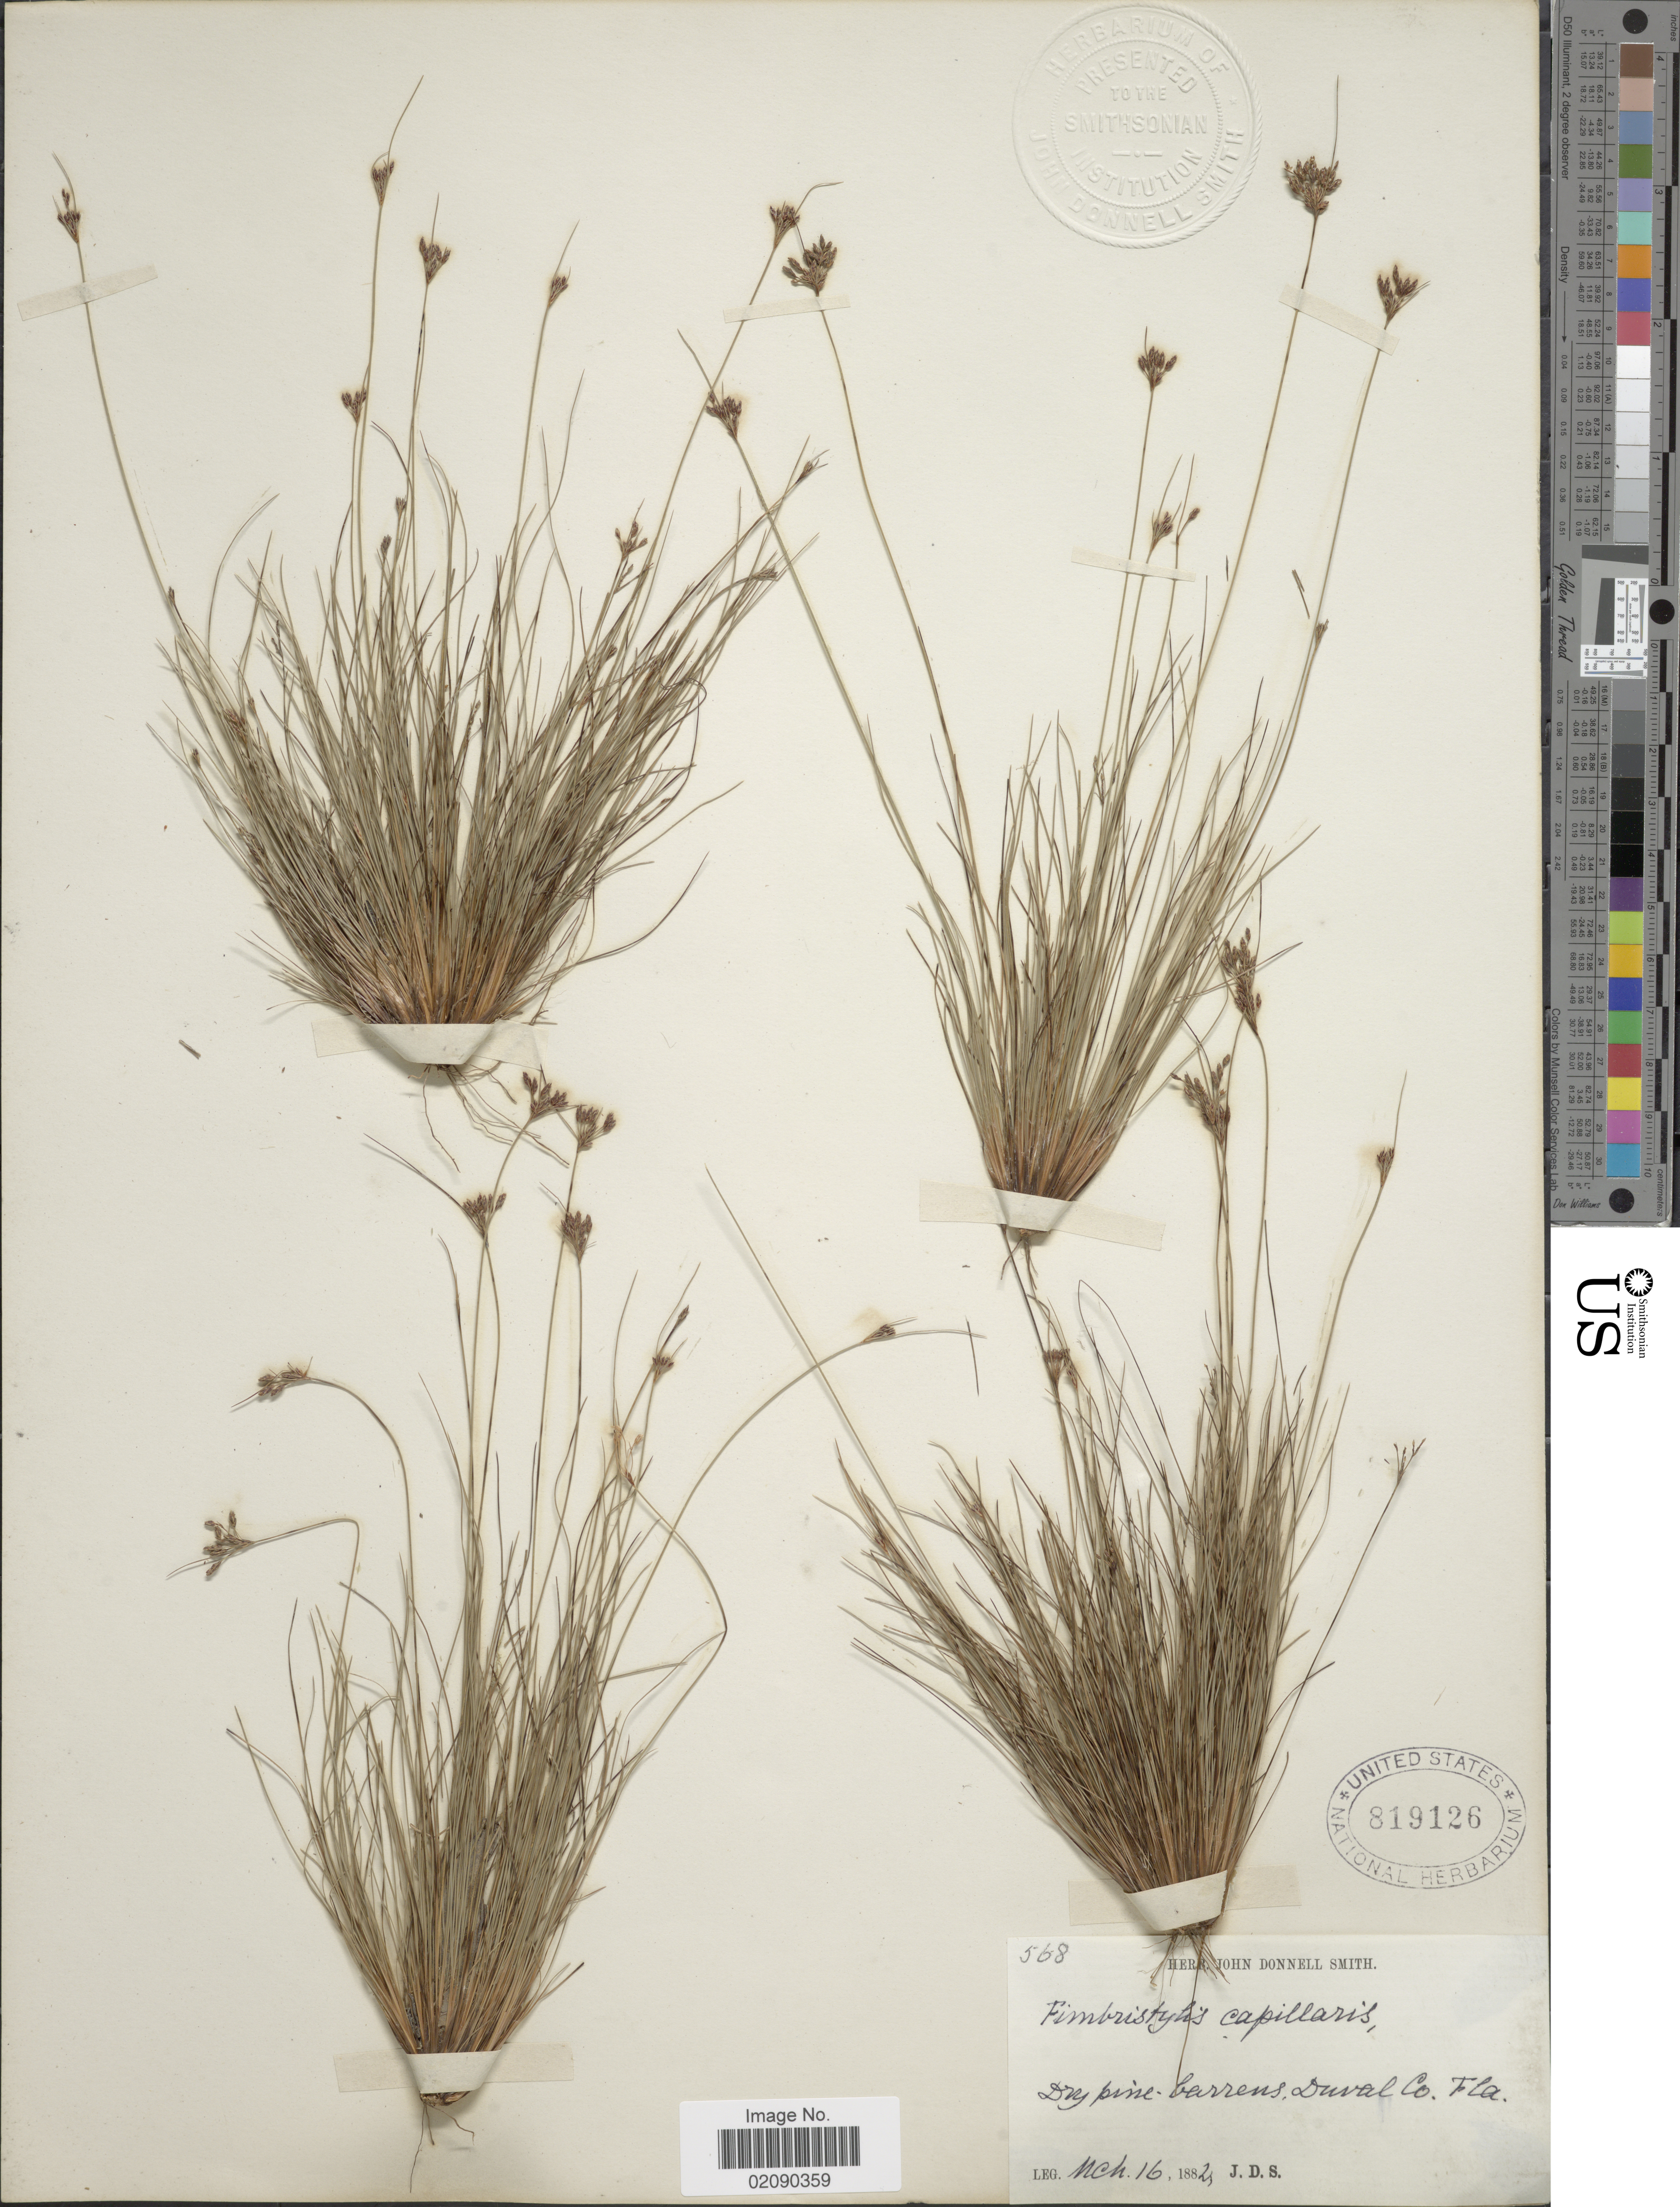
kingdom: Plantae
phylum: Tracheophyta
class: Liliopsida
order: Poales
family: Cyperaceae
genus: Bulbostylis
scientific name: Bulbostylis ciliatifolia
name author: (Elliott) Fernald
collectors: J. Donnell Smith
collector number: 568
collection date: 1882-03-16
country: United States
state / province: Florida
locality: Duval Co.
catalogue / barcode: US 819126